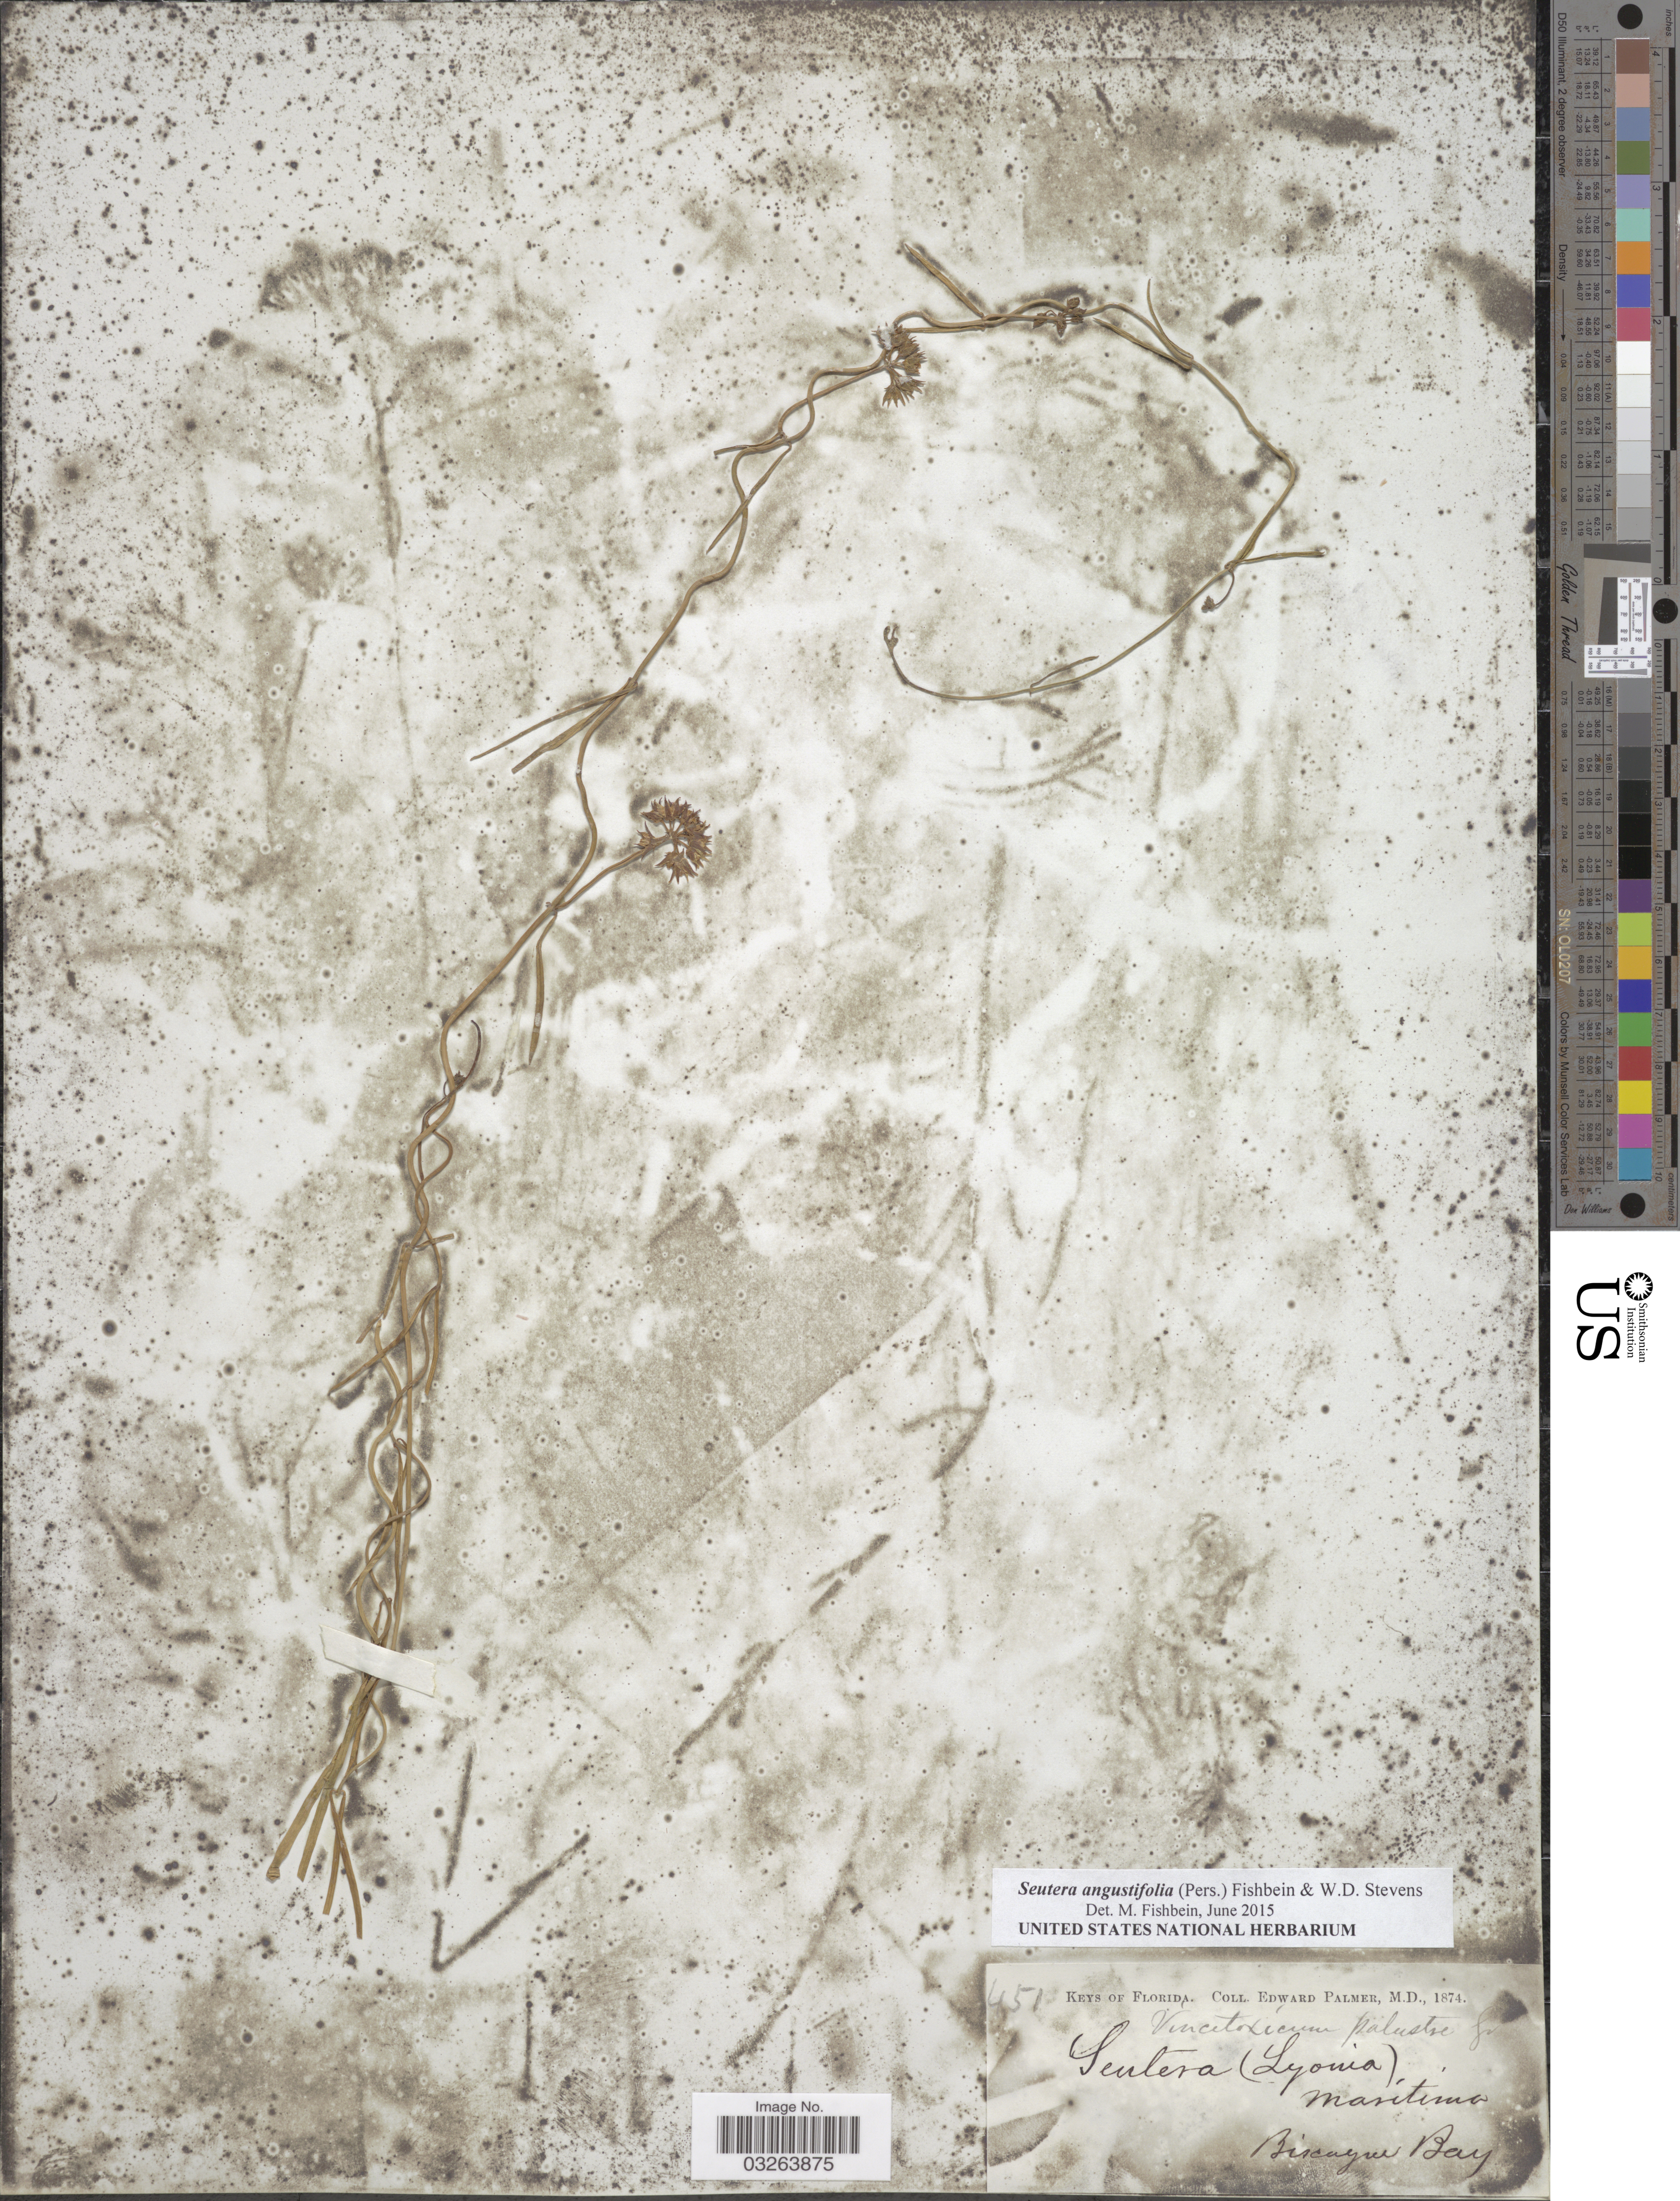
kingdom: Plantae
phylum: Tracheophyta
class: Magnoliopsida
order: Gentianales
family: Apocynaceae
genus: Seutera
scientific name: Seutera angustifolia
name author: Fishbein & W.D. Stevens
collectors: E. Palmer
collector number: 451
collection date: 1874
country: United States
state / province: Florida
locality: Keys of Florida. Biscayne Bay.